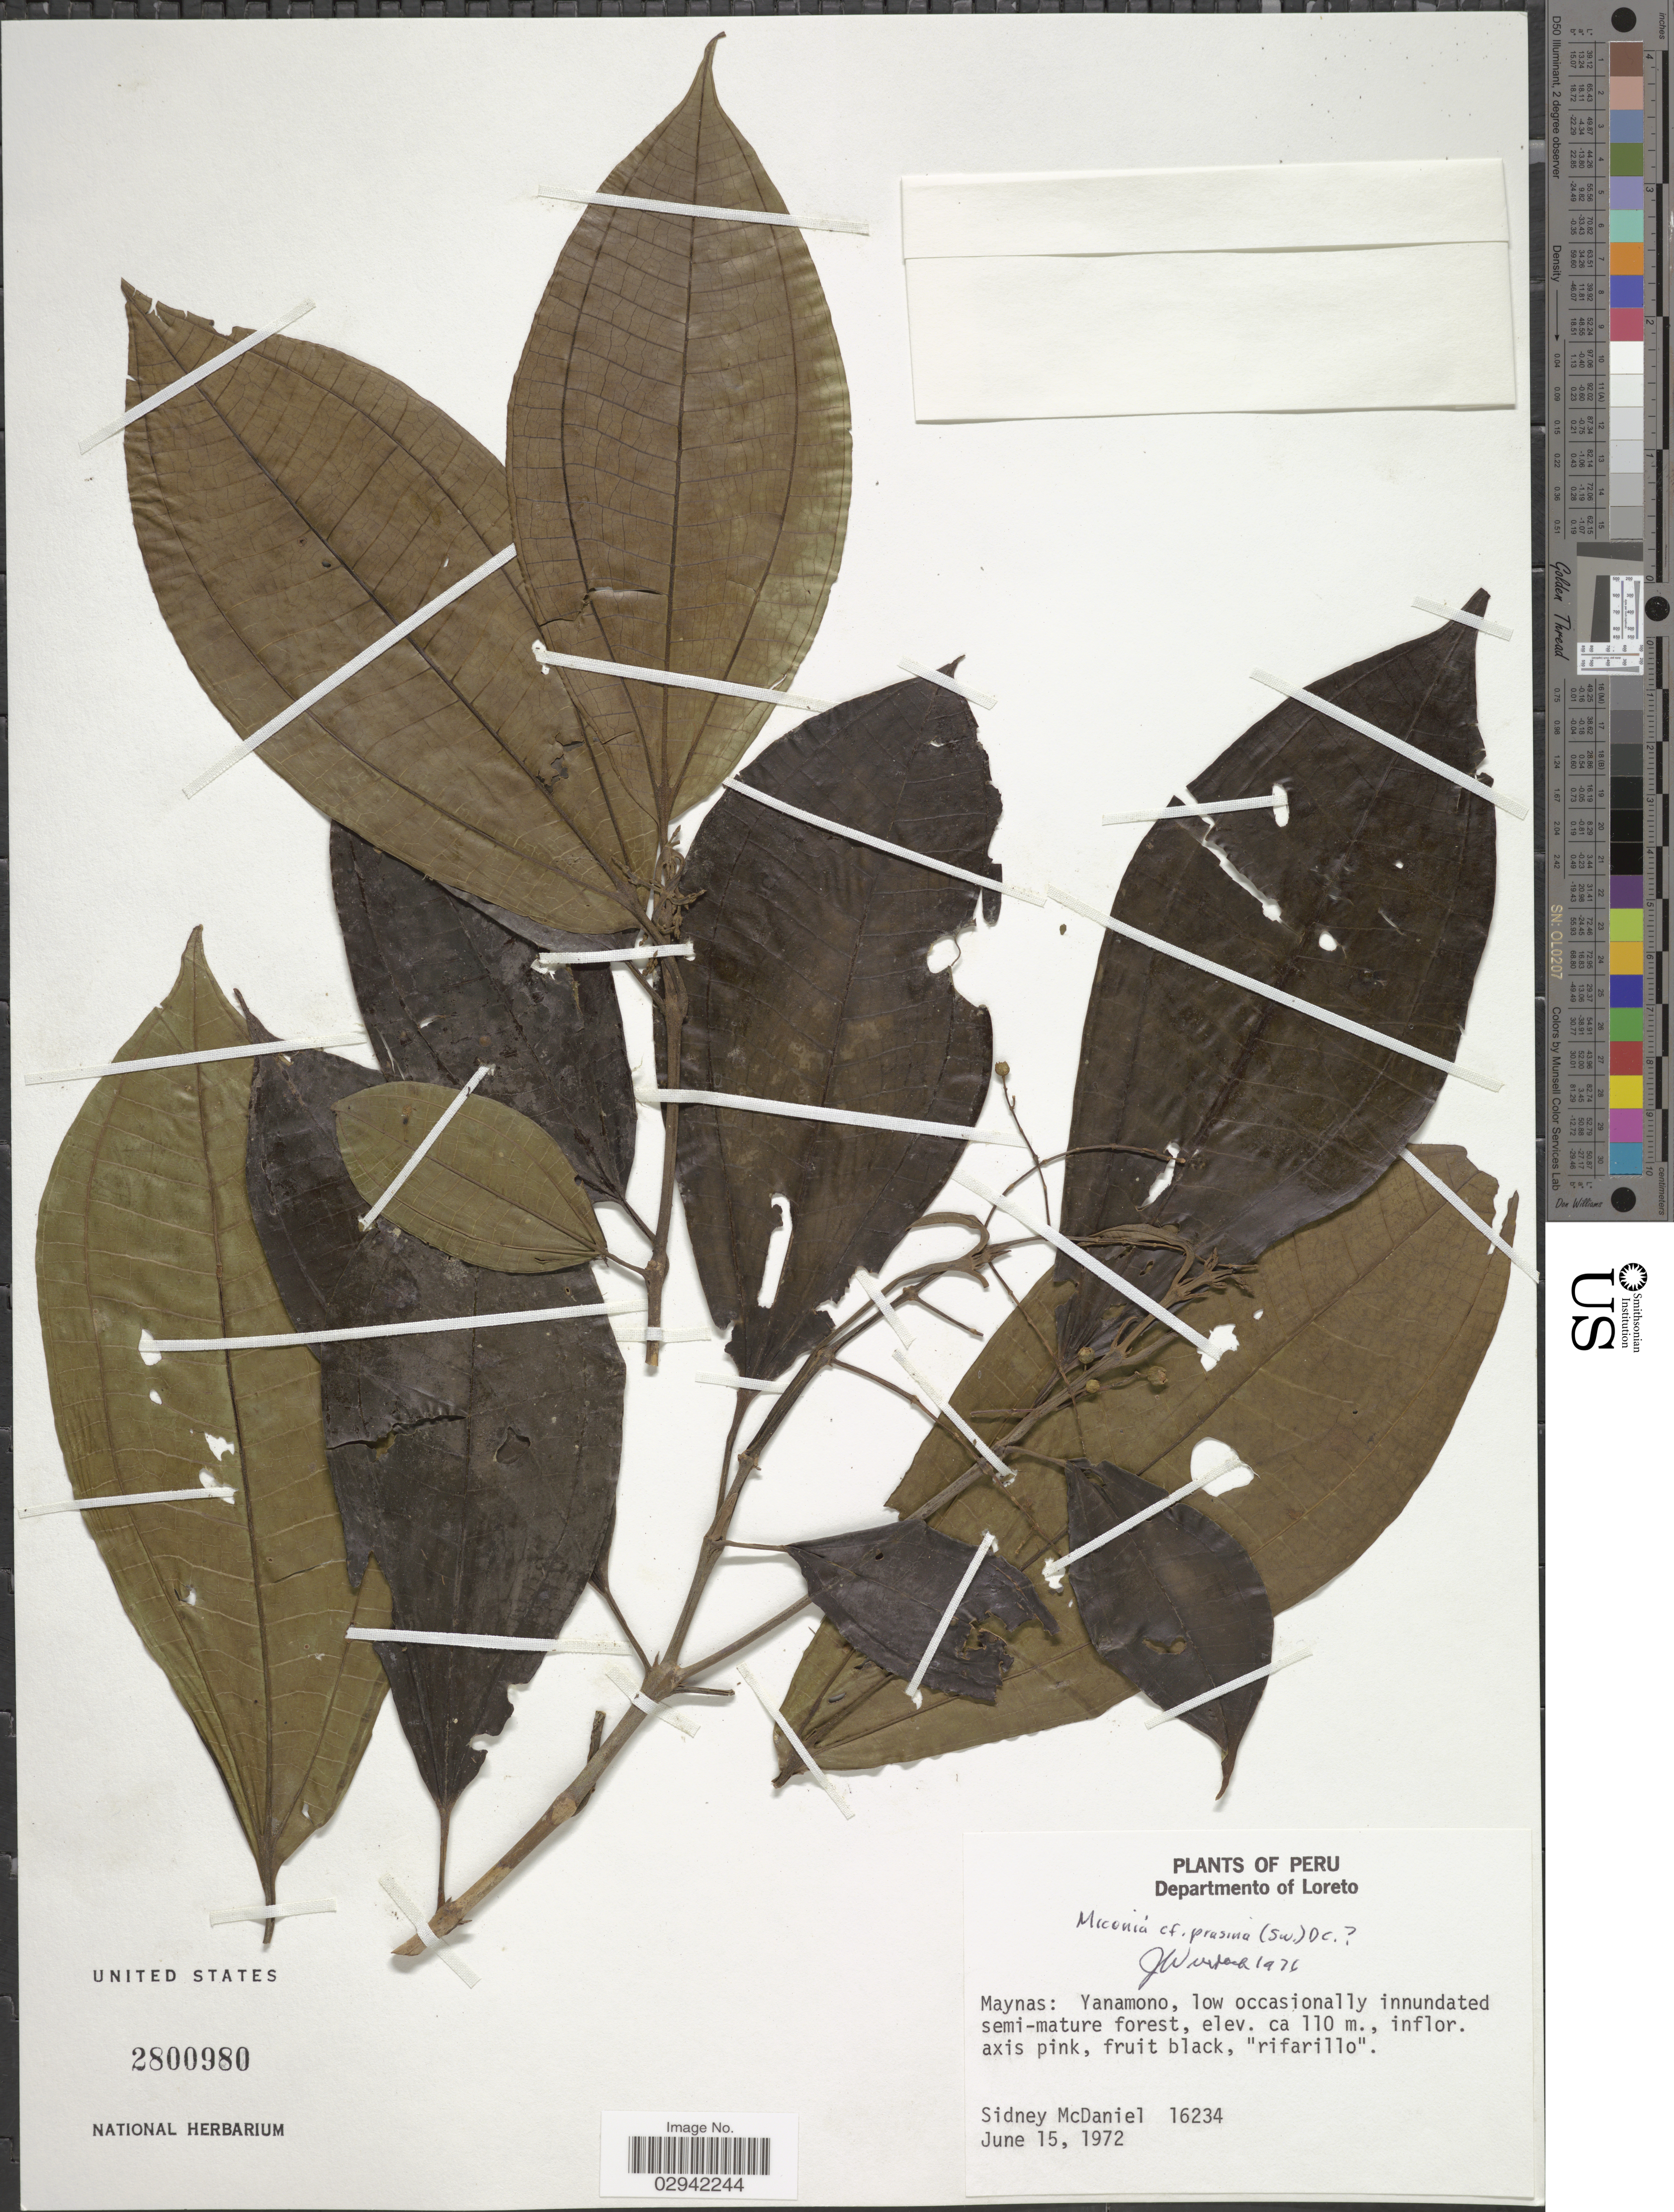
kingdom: Plantae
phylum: Tracheophyta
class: Magnoliopsida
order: Myrtales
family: Melastomataceae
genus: Miconia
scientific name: Miconia prasina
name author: (Sw.) DC.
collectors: S. McDaniel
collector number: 16234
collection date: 1972-06-15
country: Peru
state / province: Loreto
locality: Departmento of Loreto, Maynas: Yanamono.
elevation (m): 110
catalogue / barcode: US 2800980